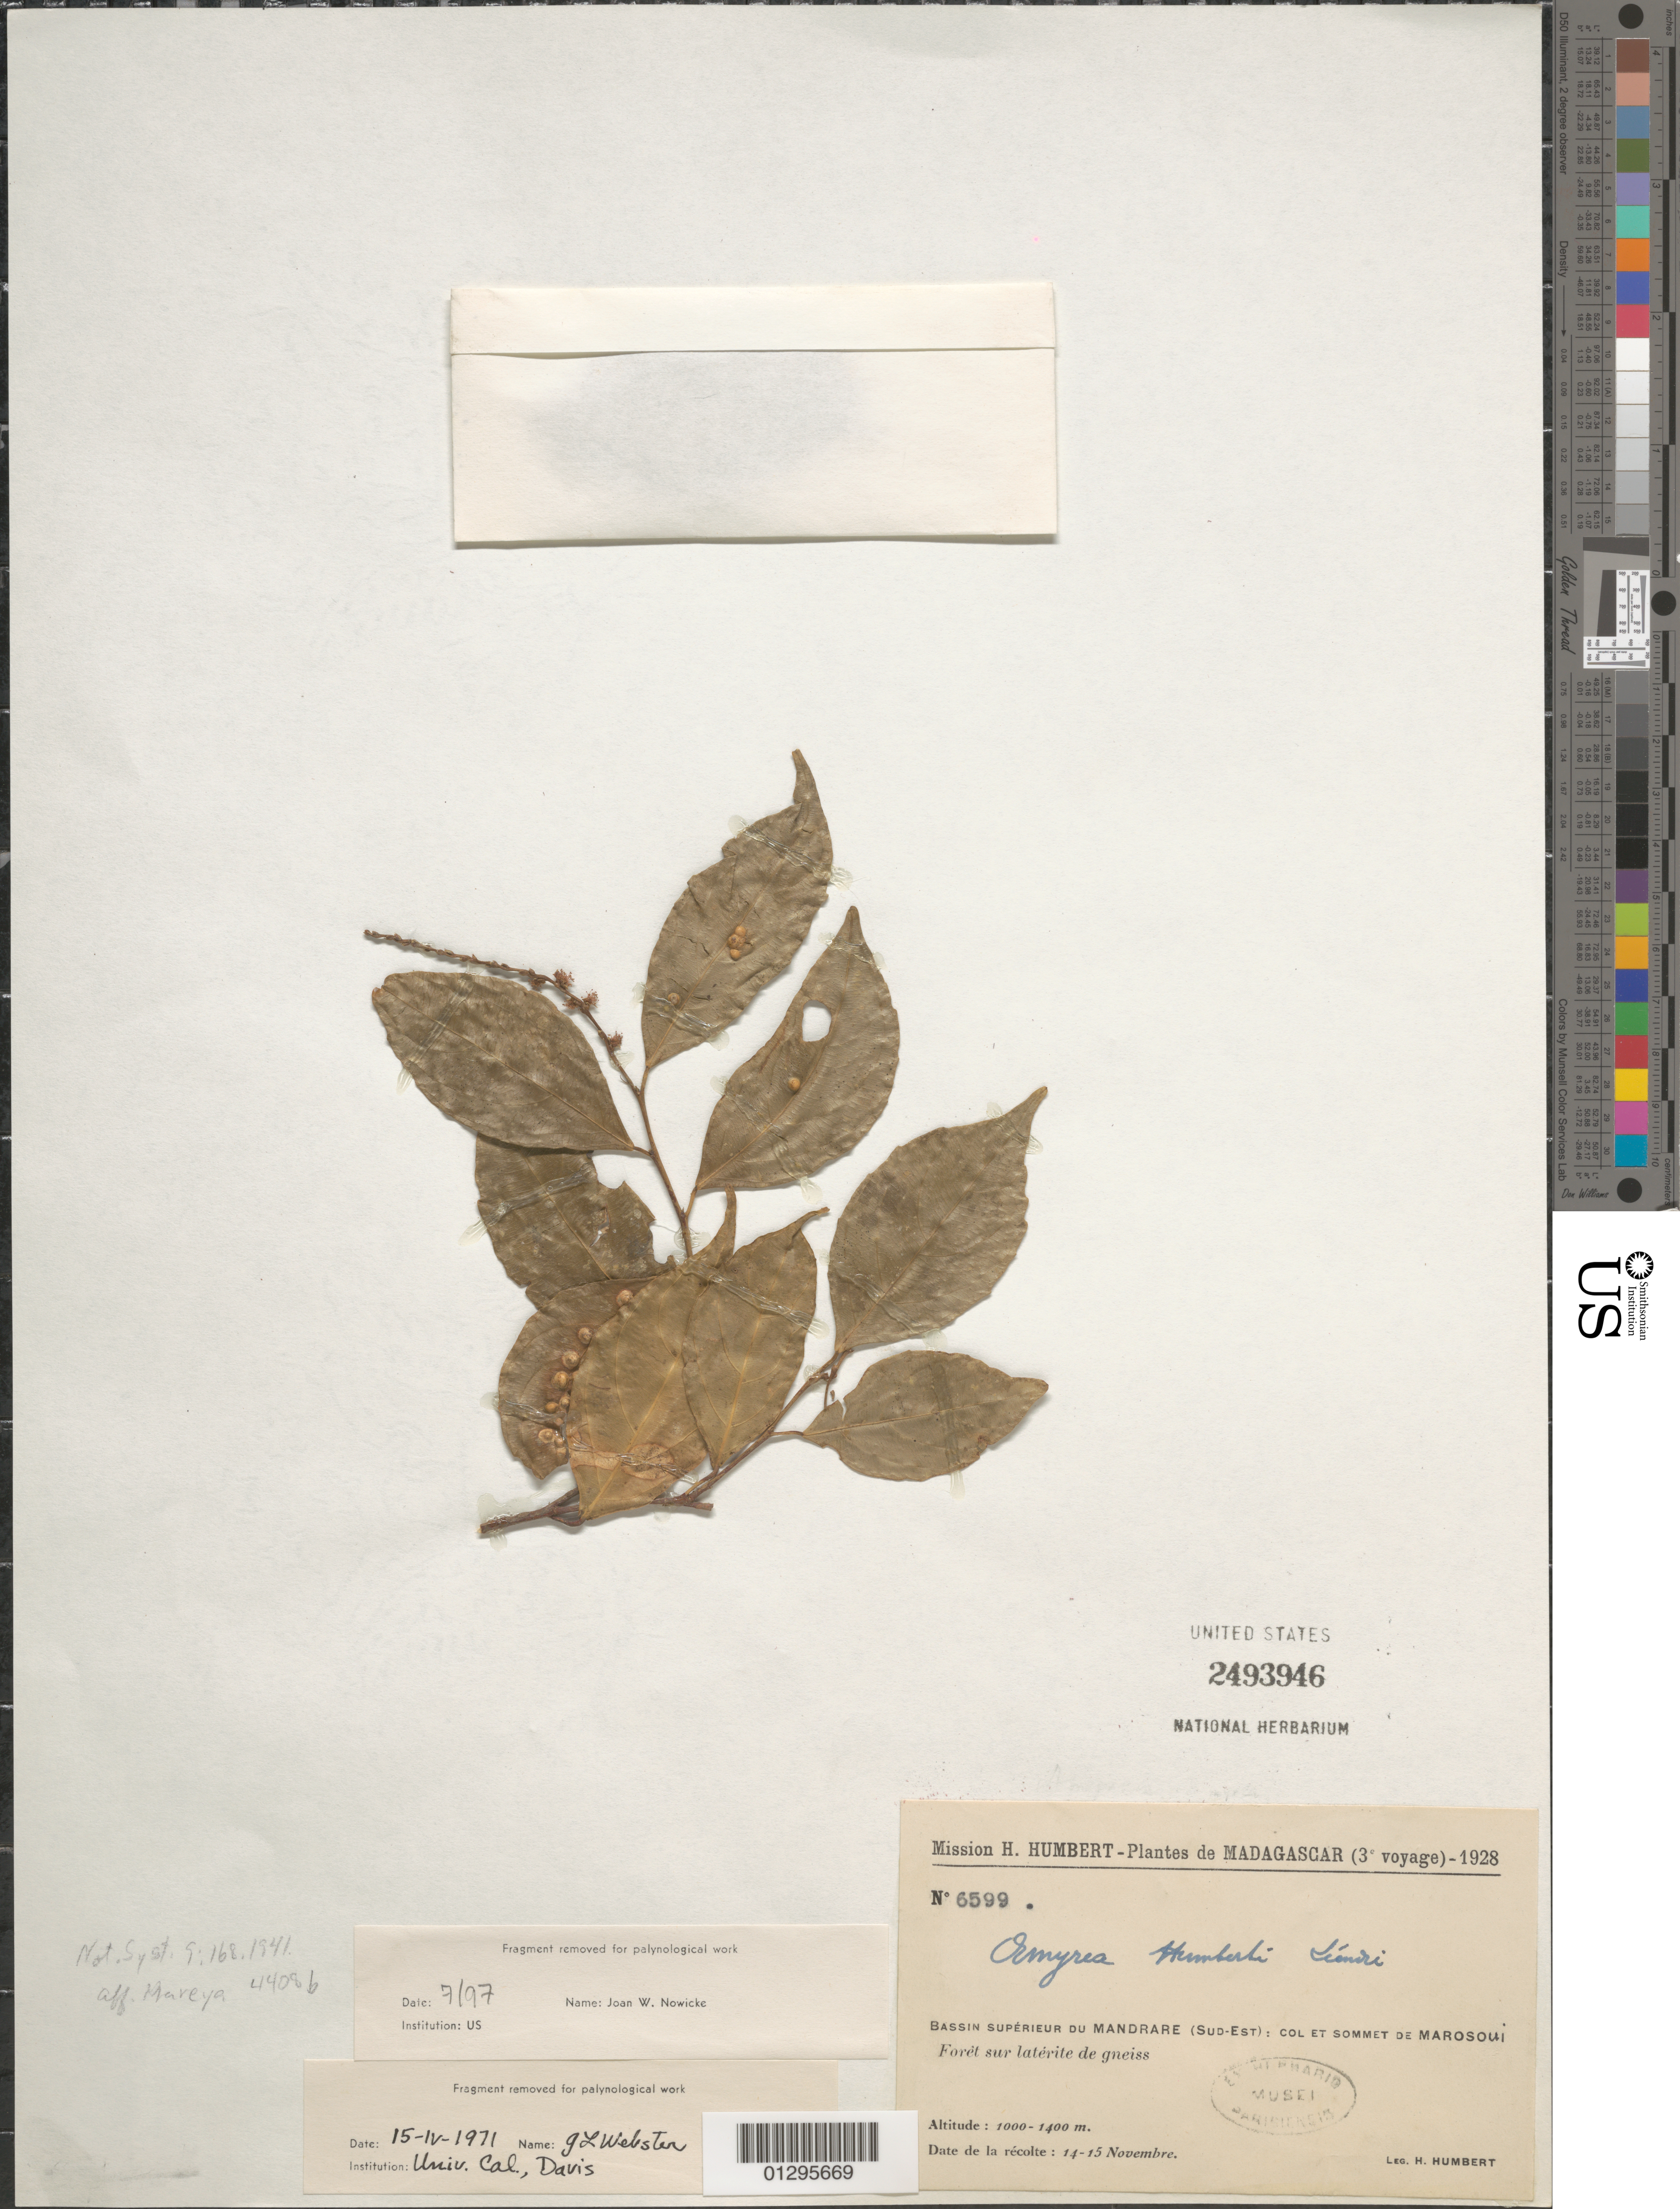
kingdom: Plantae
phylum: Tracheophyta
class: Magnoliopsida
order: Malpighiales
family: Euphorbiaceae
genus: Amyrea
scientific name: Amyrea humbertii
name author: Leandri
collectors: H. Humbert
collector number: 6599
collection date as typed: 14-15 Nov 1928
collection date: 1928-11-14/1928-11-15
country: Madagascar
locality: Bassin Superieur du Mandrare Sud-Est; Col et Sommet de Marosoui.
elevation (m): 1000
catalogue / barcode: US 2493946